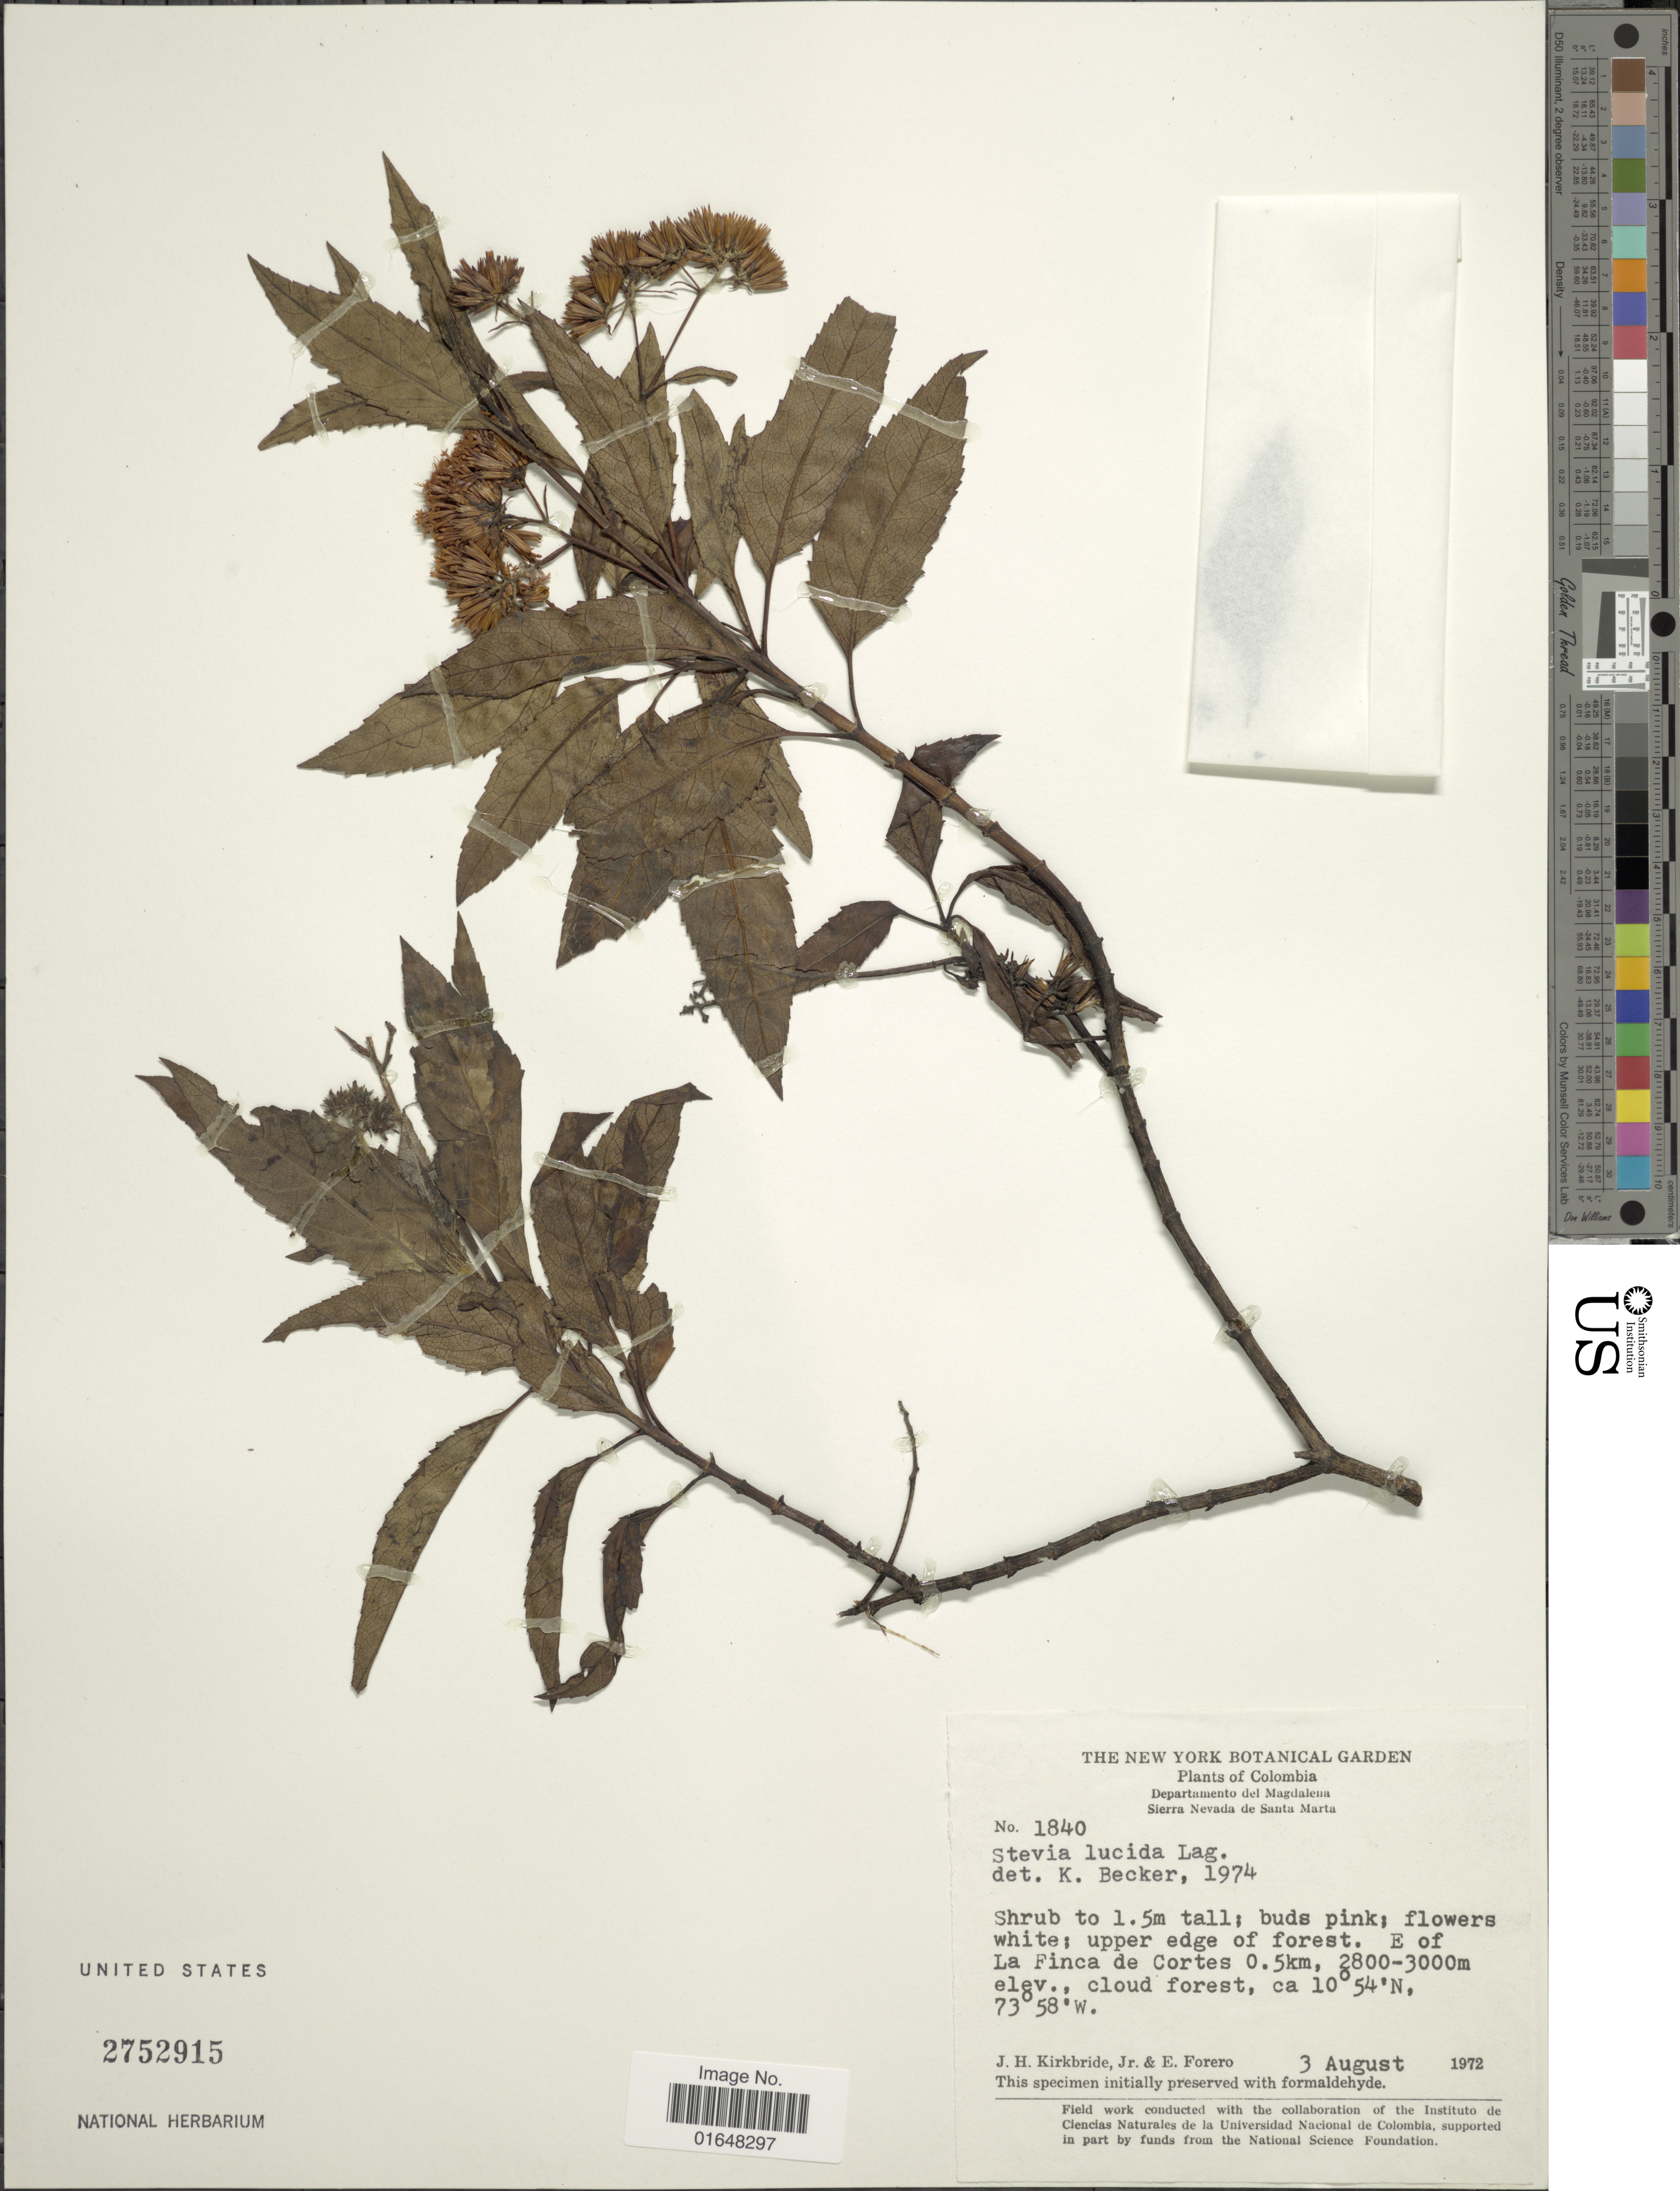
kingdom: Plantae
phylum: Tracheophyta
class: Magnoliopsida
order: Asterales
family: Asteraceae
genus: Stevia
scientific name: Stevia lucida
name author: Lag.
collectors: J. H. Kirkbride & E. Forero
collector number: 1840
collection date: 1972-08-03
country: Colombia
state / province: Magdalena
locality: Departamento del Magdalena. Sierra Nevada de Santa Marta. Upper edge of forest. E of La Finca de Cortes 0.5km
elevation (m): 2800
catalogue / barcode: US 2752915